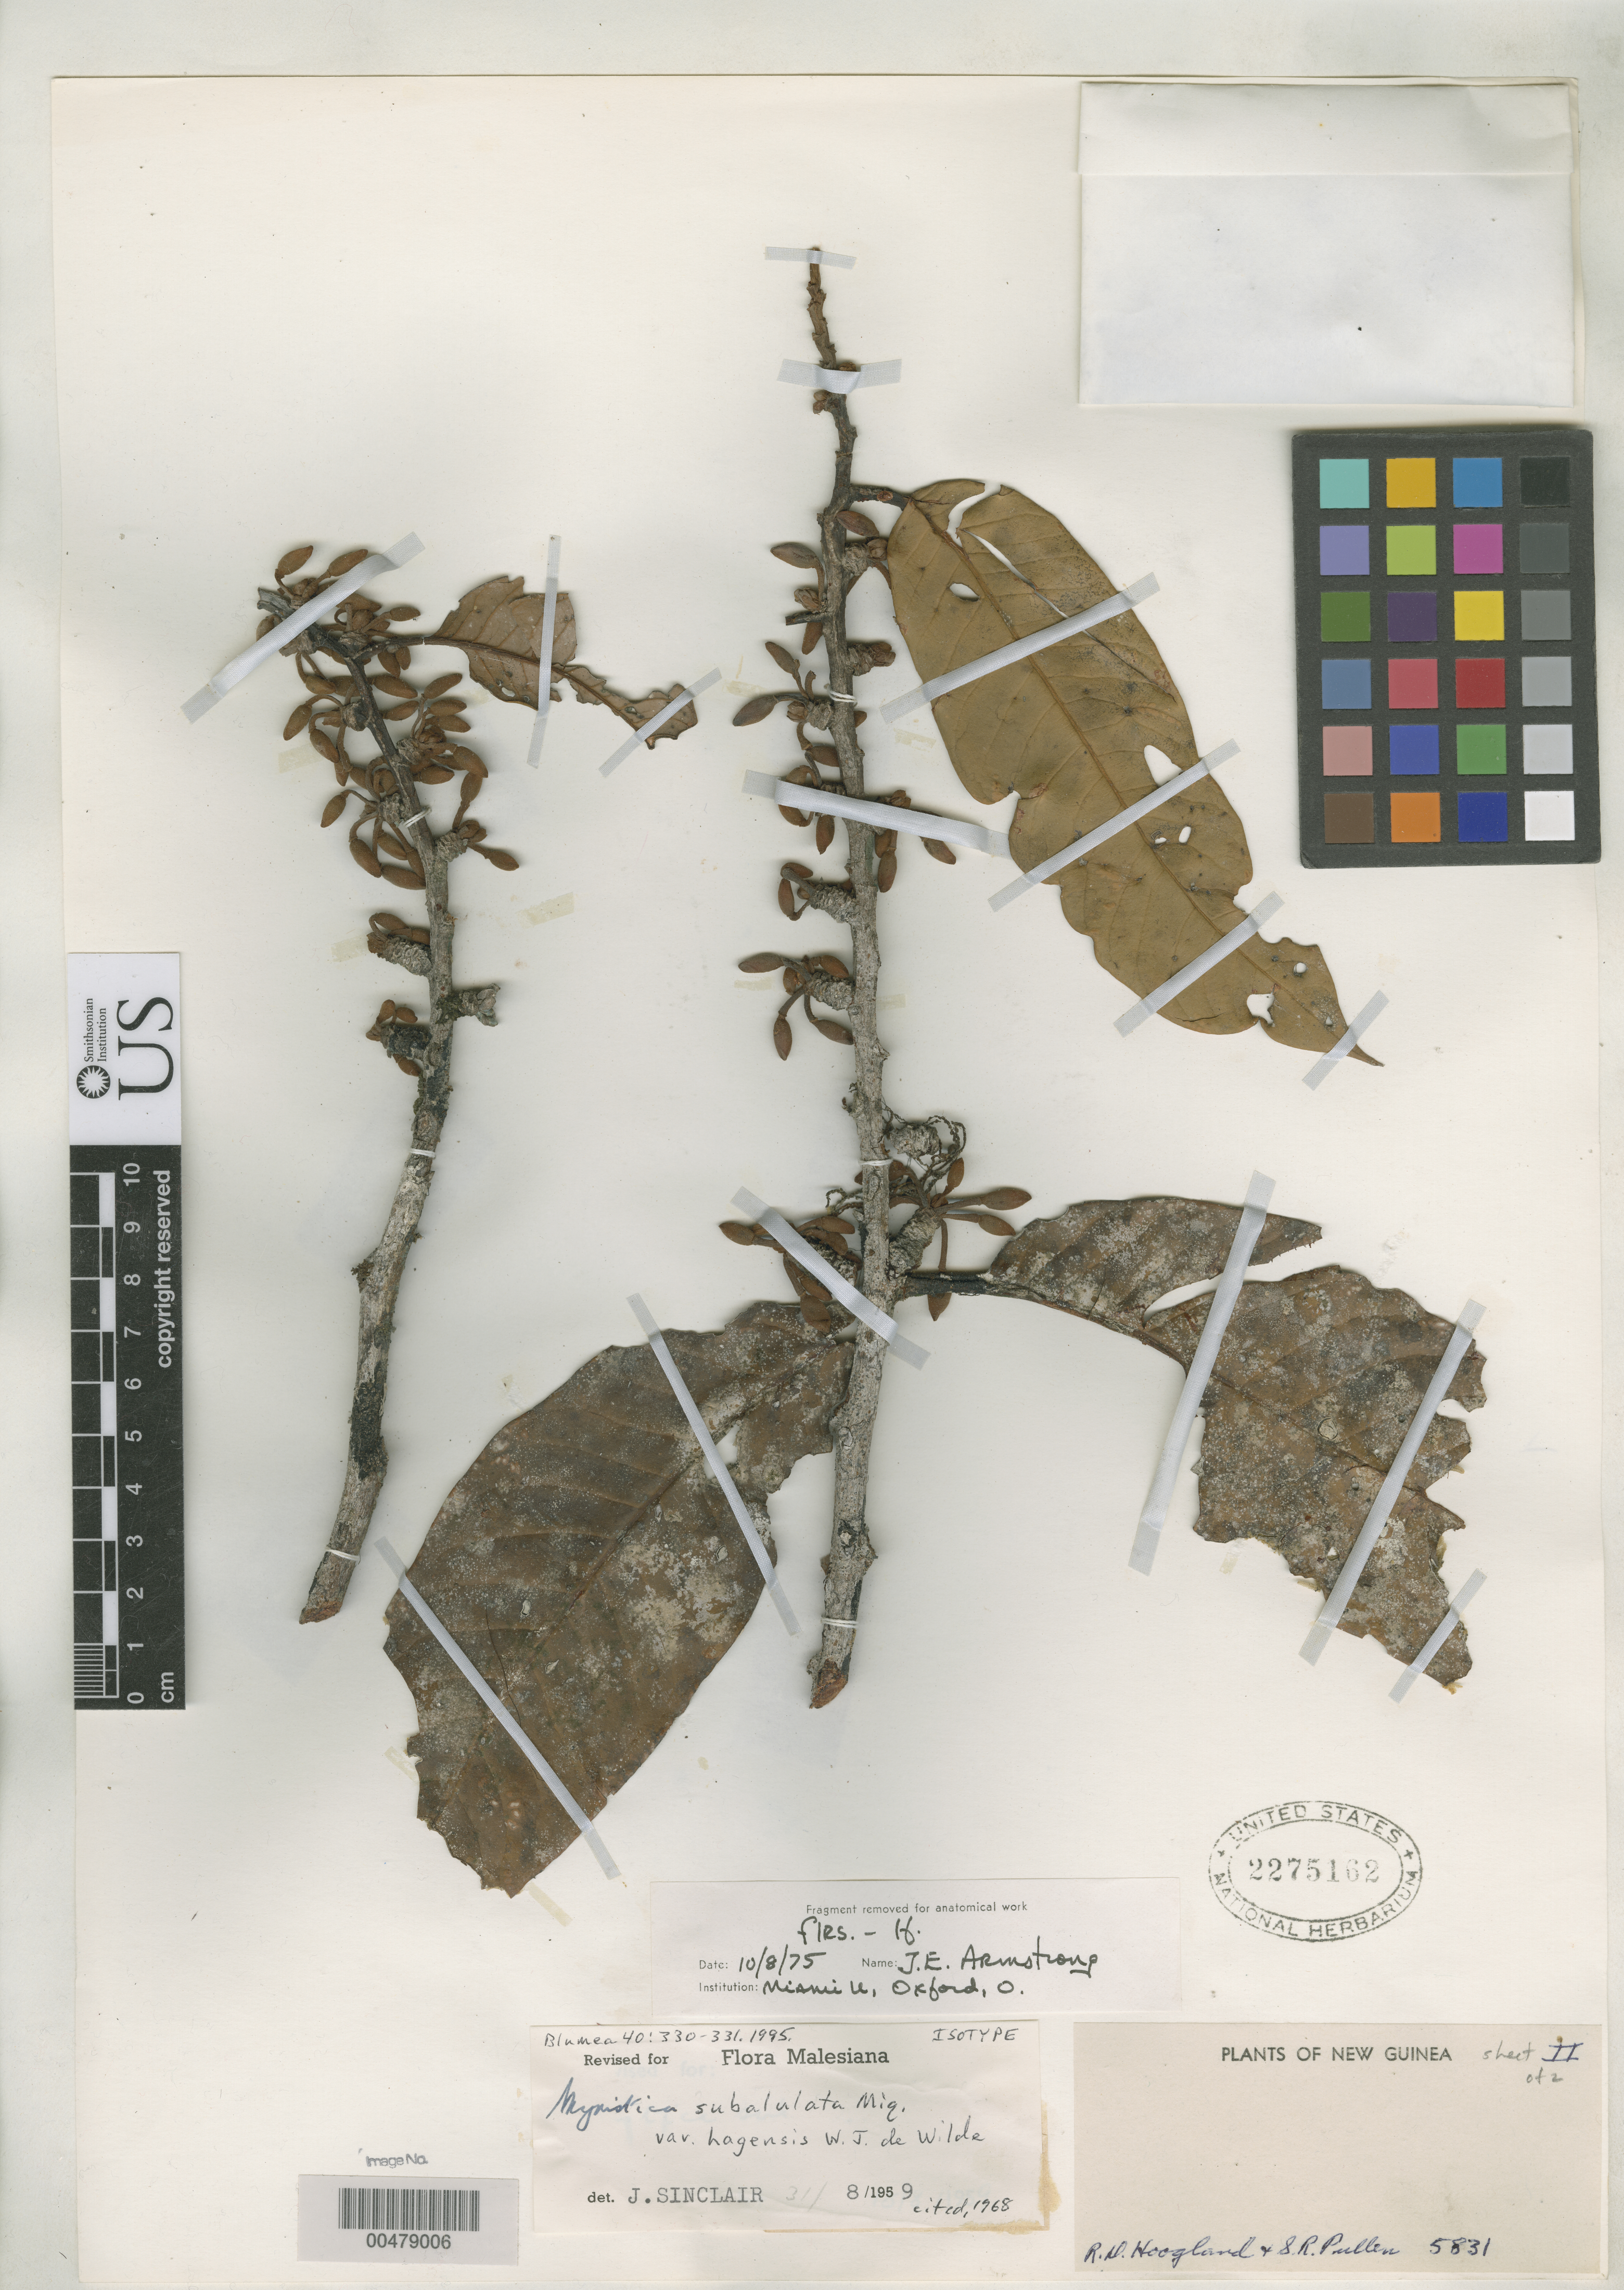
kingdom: Plantae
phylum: Tracheophyta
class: Magnoliopsida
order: Magnoliales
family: Myristicaceae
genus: Myristica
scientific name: Myristica subalulata var. hagensis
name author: W.J. de Wilde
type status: Isotype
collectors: R. D. Hoogland & R. Pullen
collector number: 5831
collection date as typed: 10 Aug 1956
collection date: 1956-08-10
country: Papua New Guinea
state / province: Western Highlands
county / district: Mount Hagen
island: New Guinea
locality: Near Wankl village on mountain slope, ca. 5 km SE of Mount Hagen Station.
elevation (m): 2150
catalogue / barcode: US 2275162